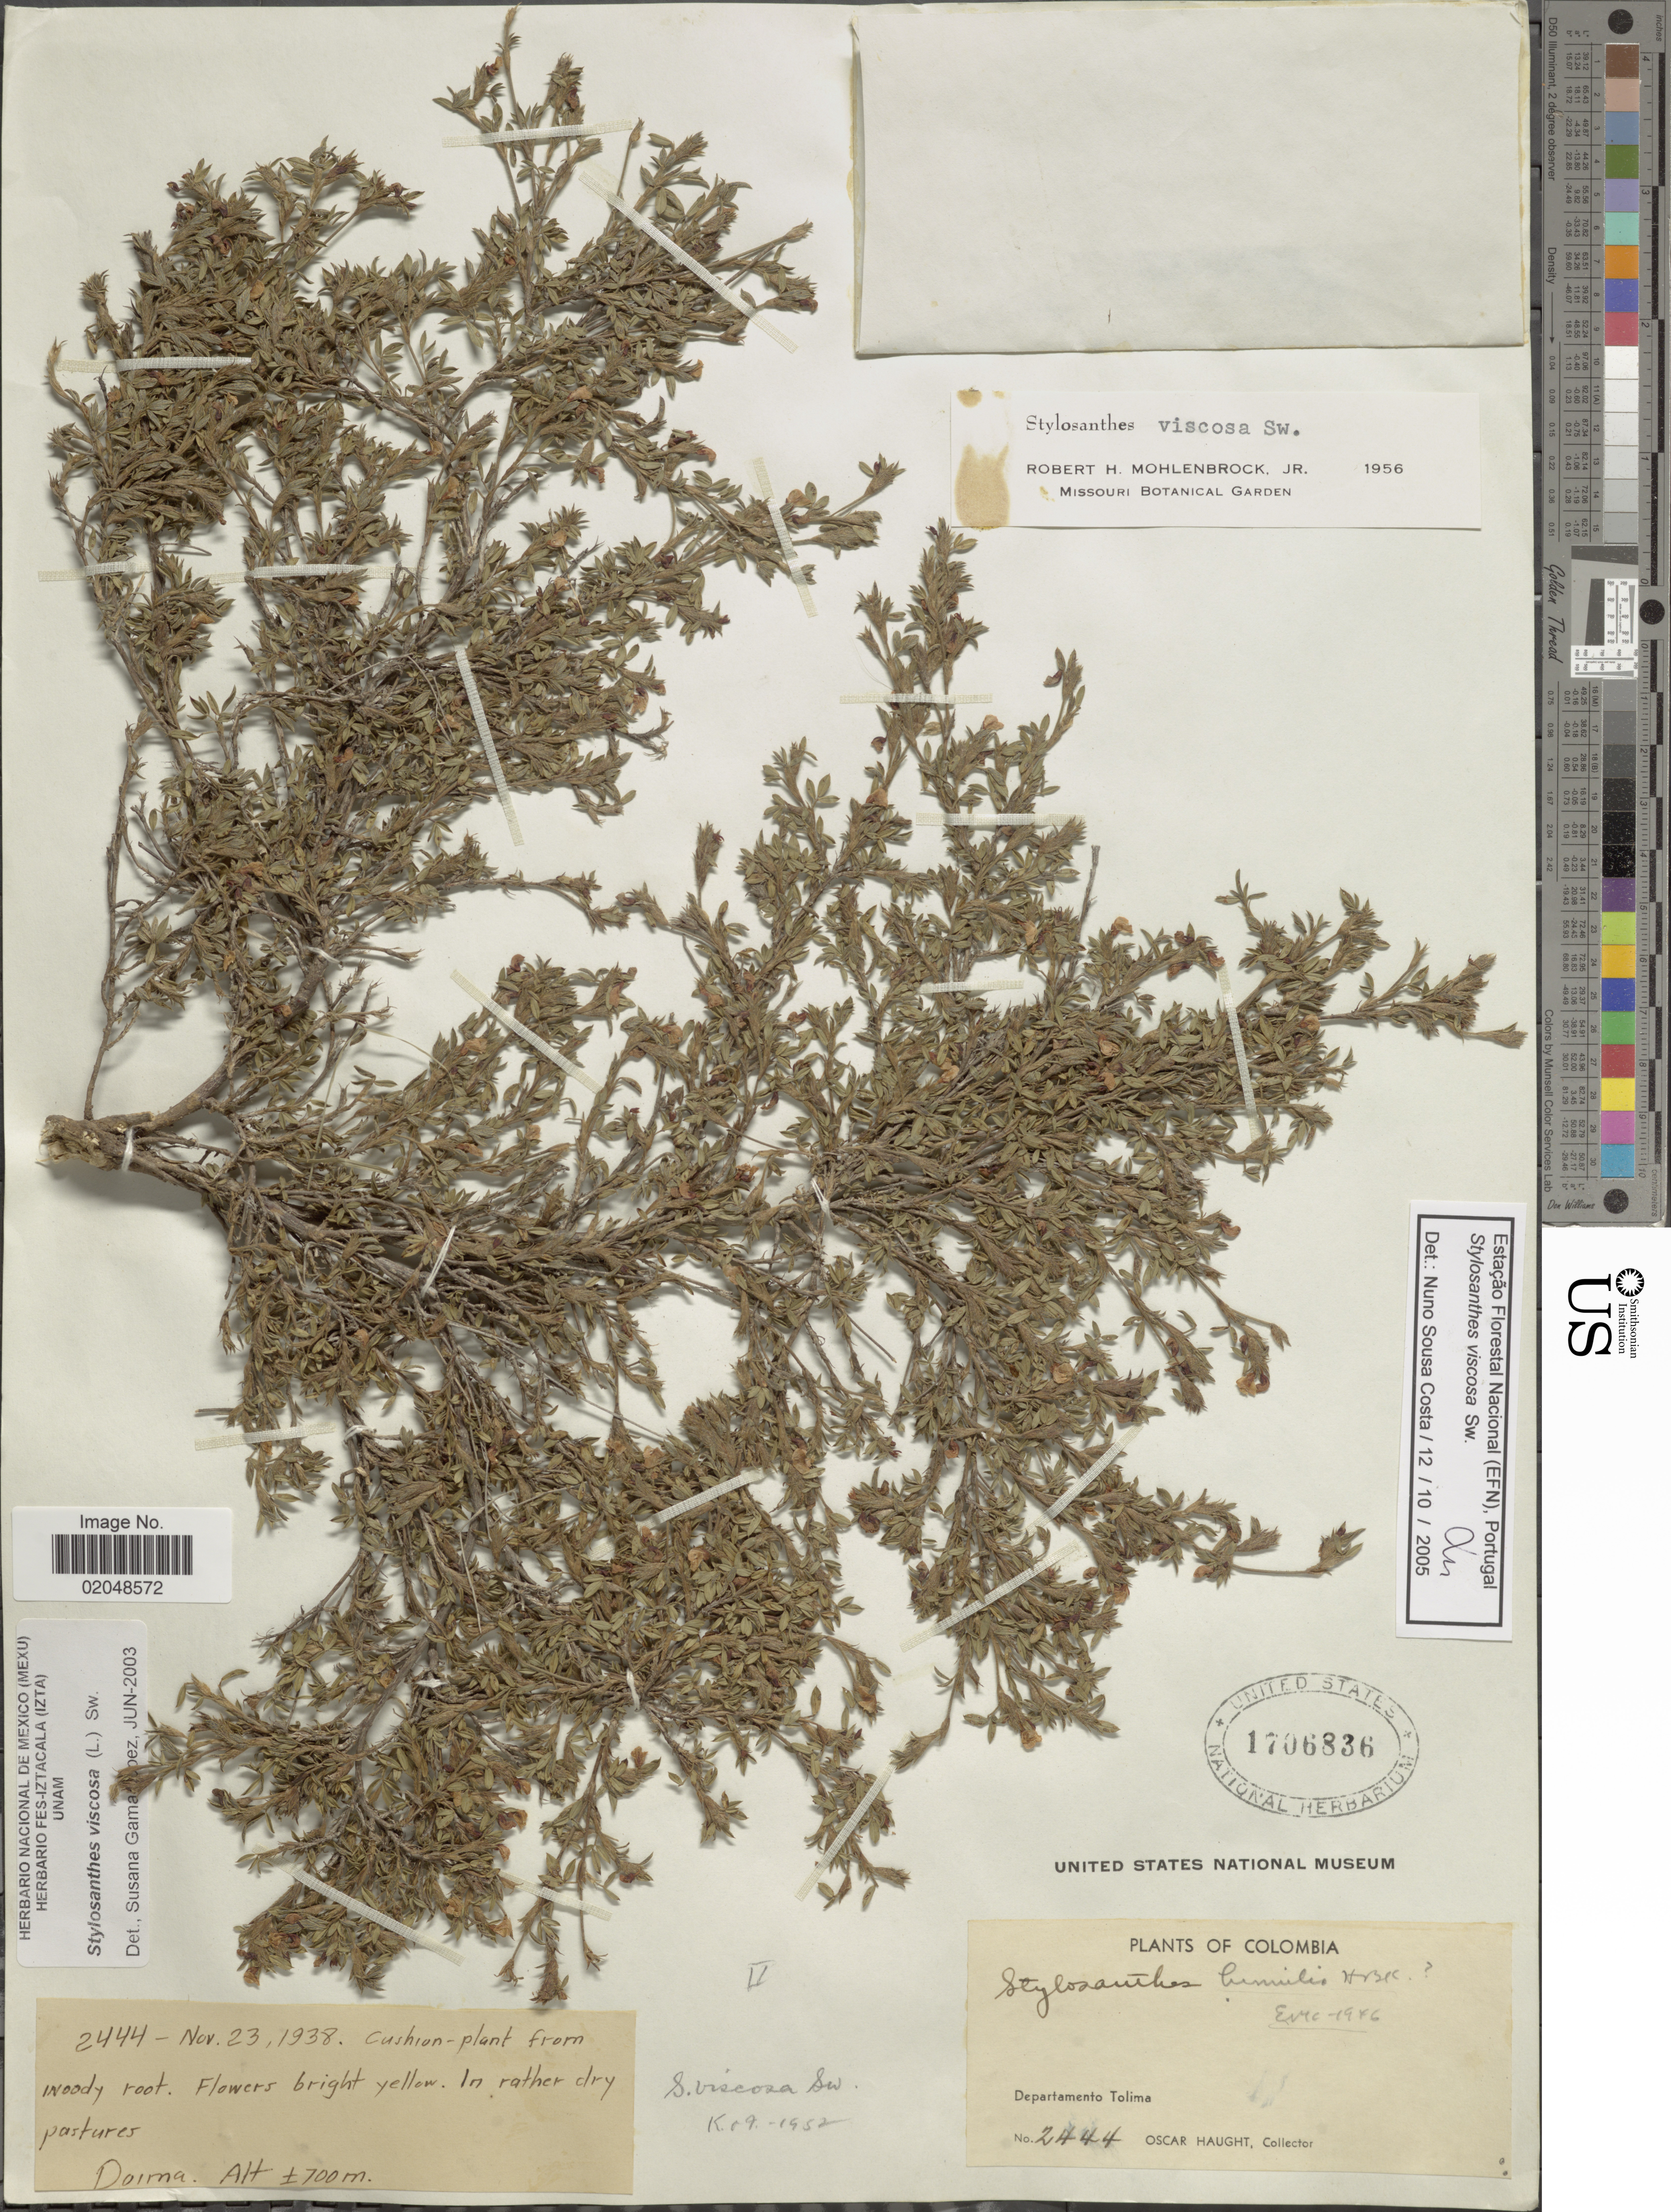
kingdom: Plantae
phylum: Tracheophyta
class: Magnoliopsida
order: Fabales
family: Fabaceae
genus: Stylosanthes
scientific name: Stylosanthes viscosa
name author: Sw.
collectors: O. L. Haught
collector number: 2444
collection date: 1938-11-23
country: Colombia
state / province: Tolima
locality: Doima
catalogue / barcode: US 1706836